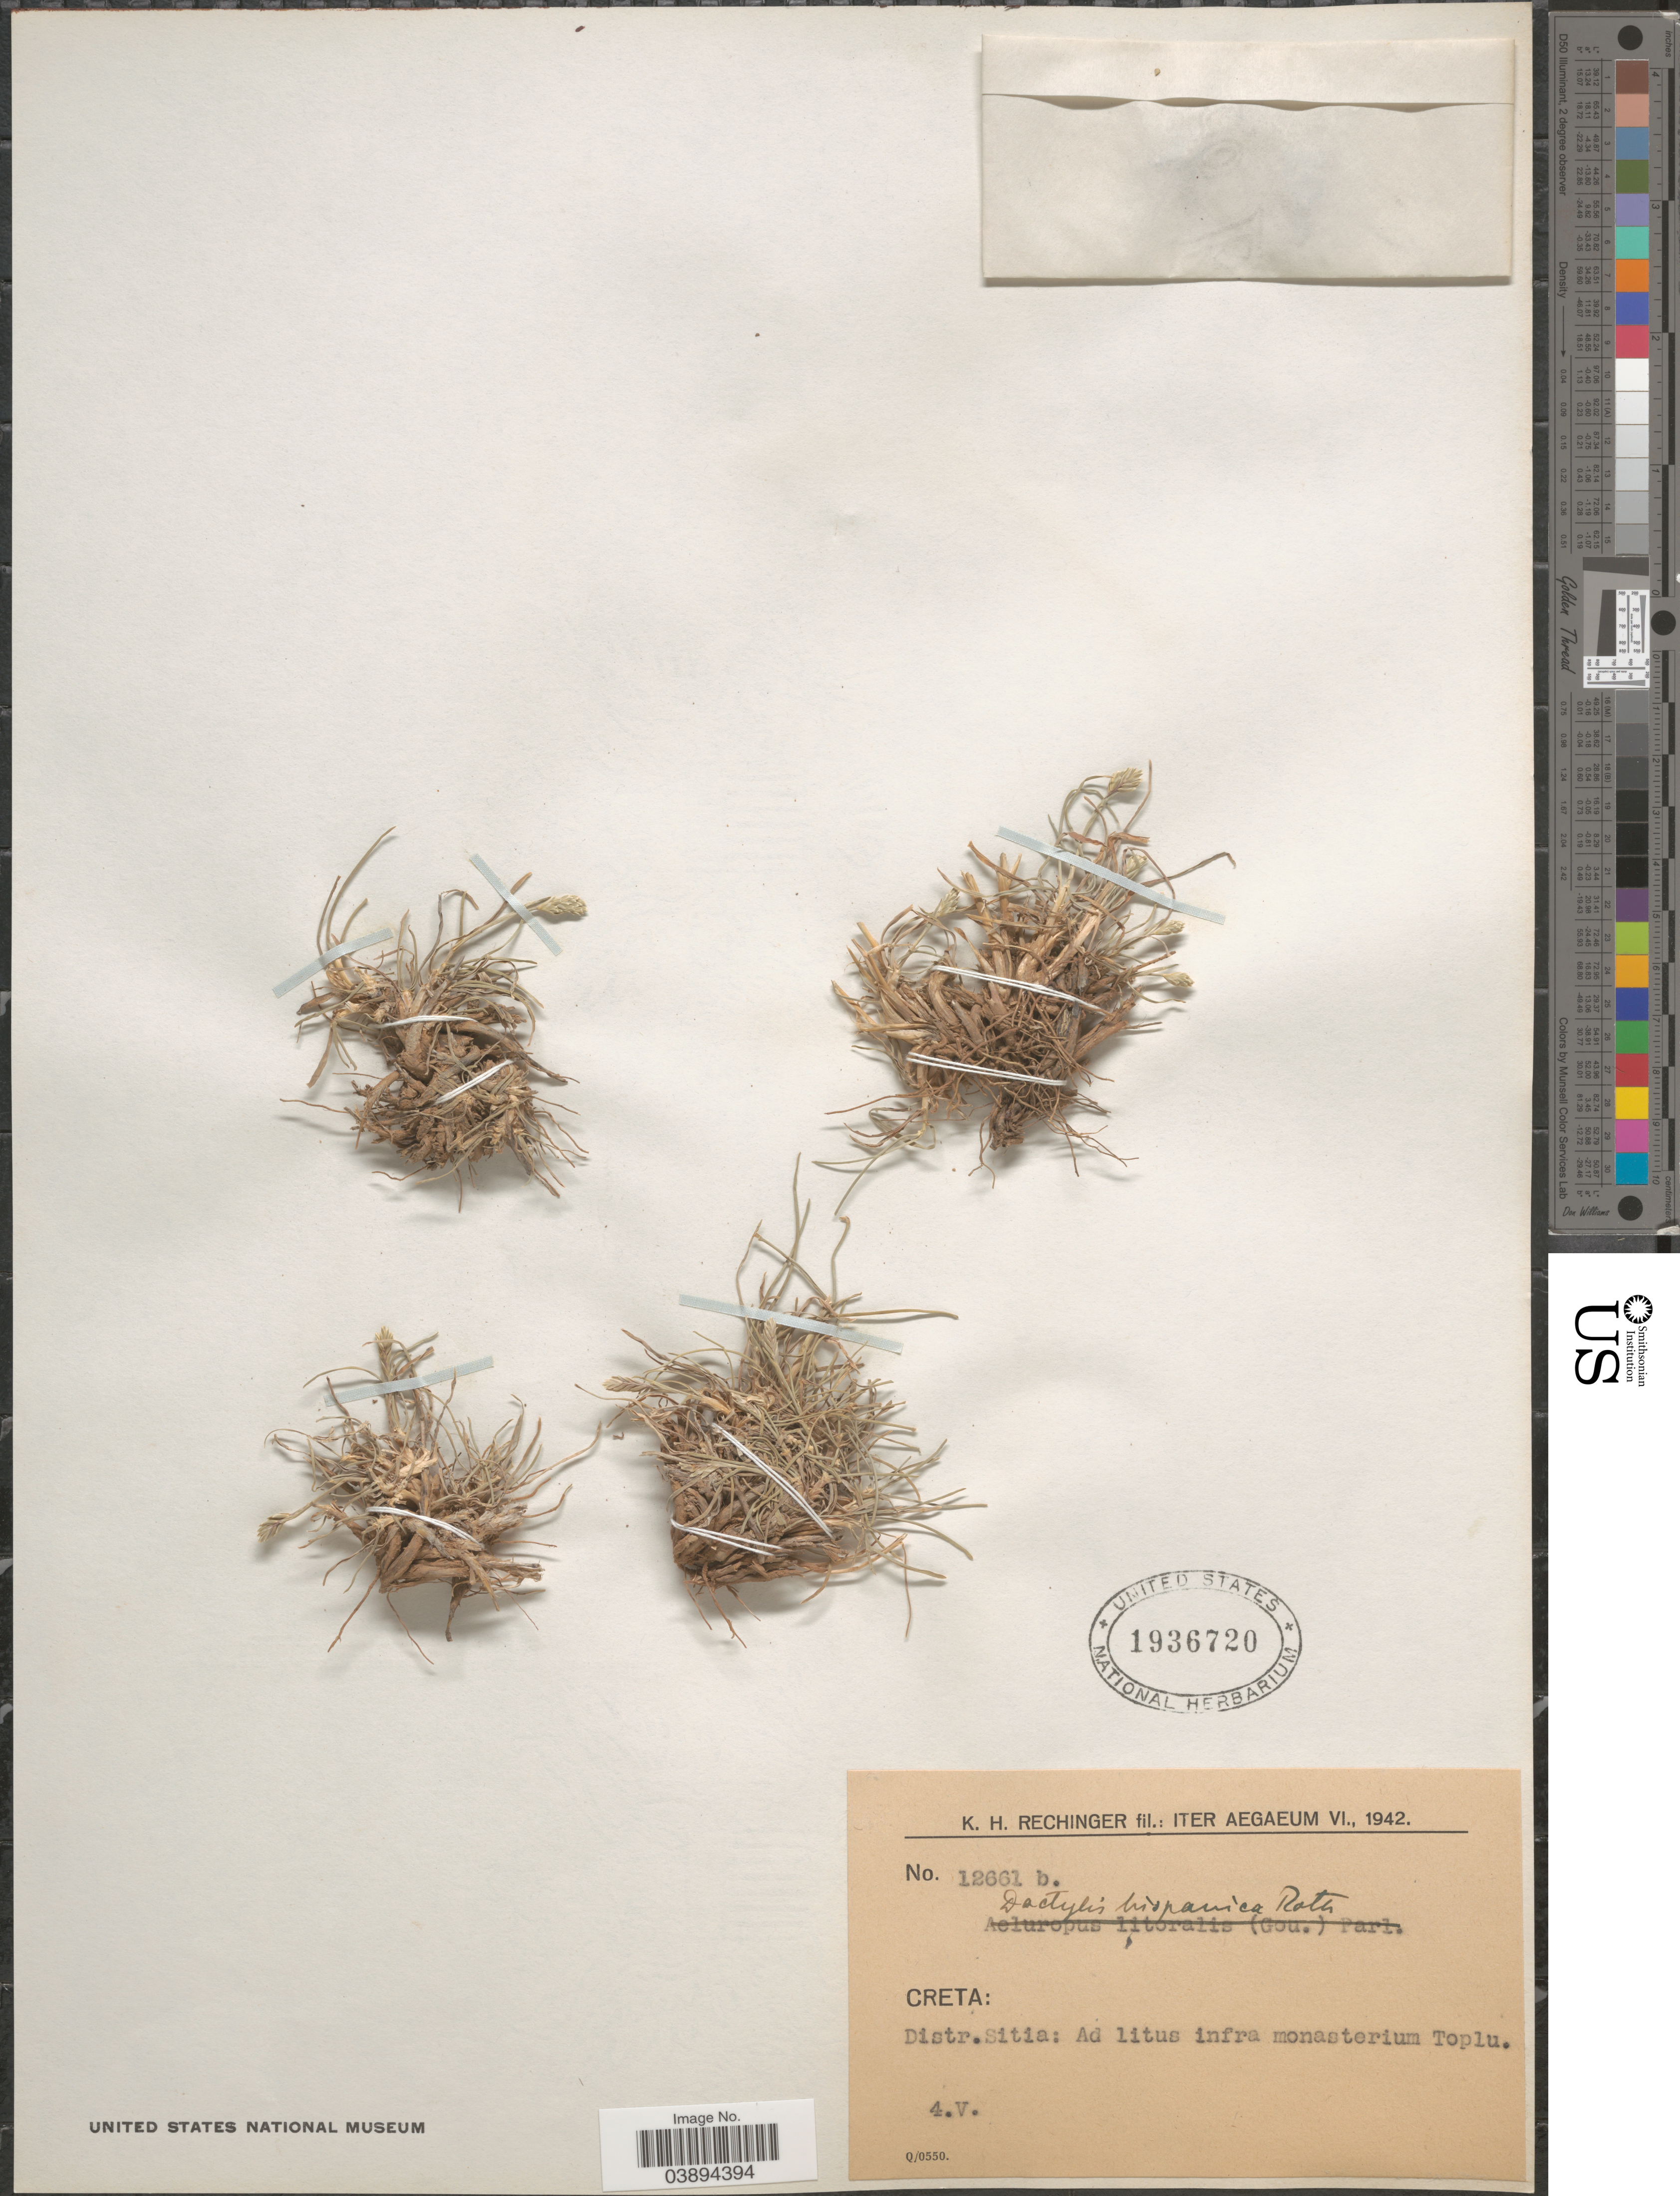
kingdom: Plantae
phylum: Tracheophyta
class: Liliopsida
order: Poales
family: Poaceae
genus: Dactylis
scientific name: Dactylis glomerata subsp. hispanica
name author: (Roth) Nyman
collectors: K. H. Rechinger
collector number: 12661b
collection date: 1942-05-04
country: Greece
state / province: Crete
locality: Iter Aegaeum VI. Creta: Distr. Sitia: Ad litus infra monasterium Toplu.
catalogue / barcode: US 1936720